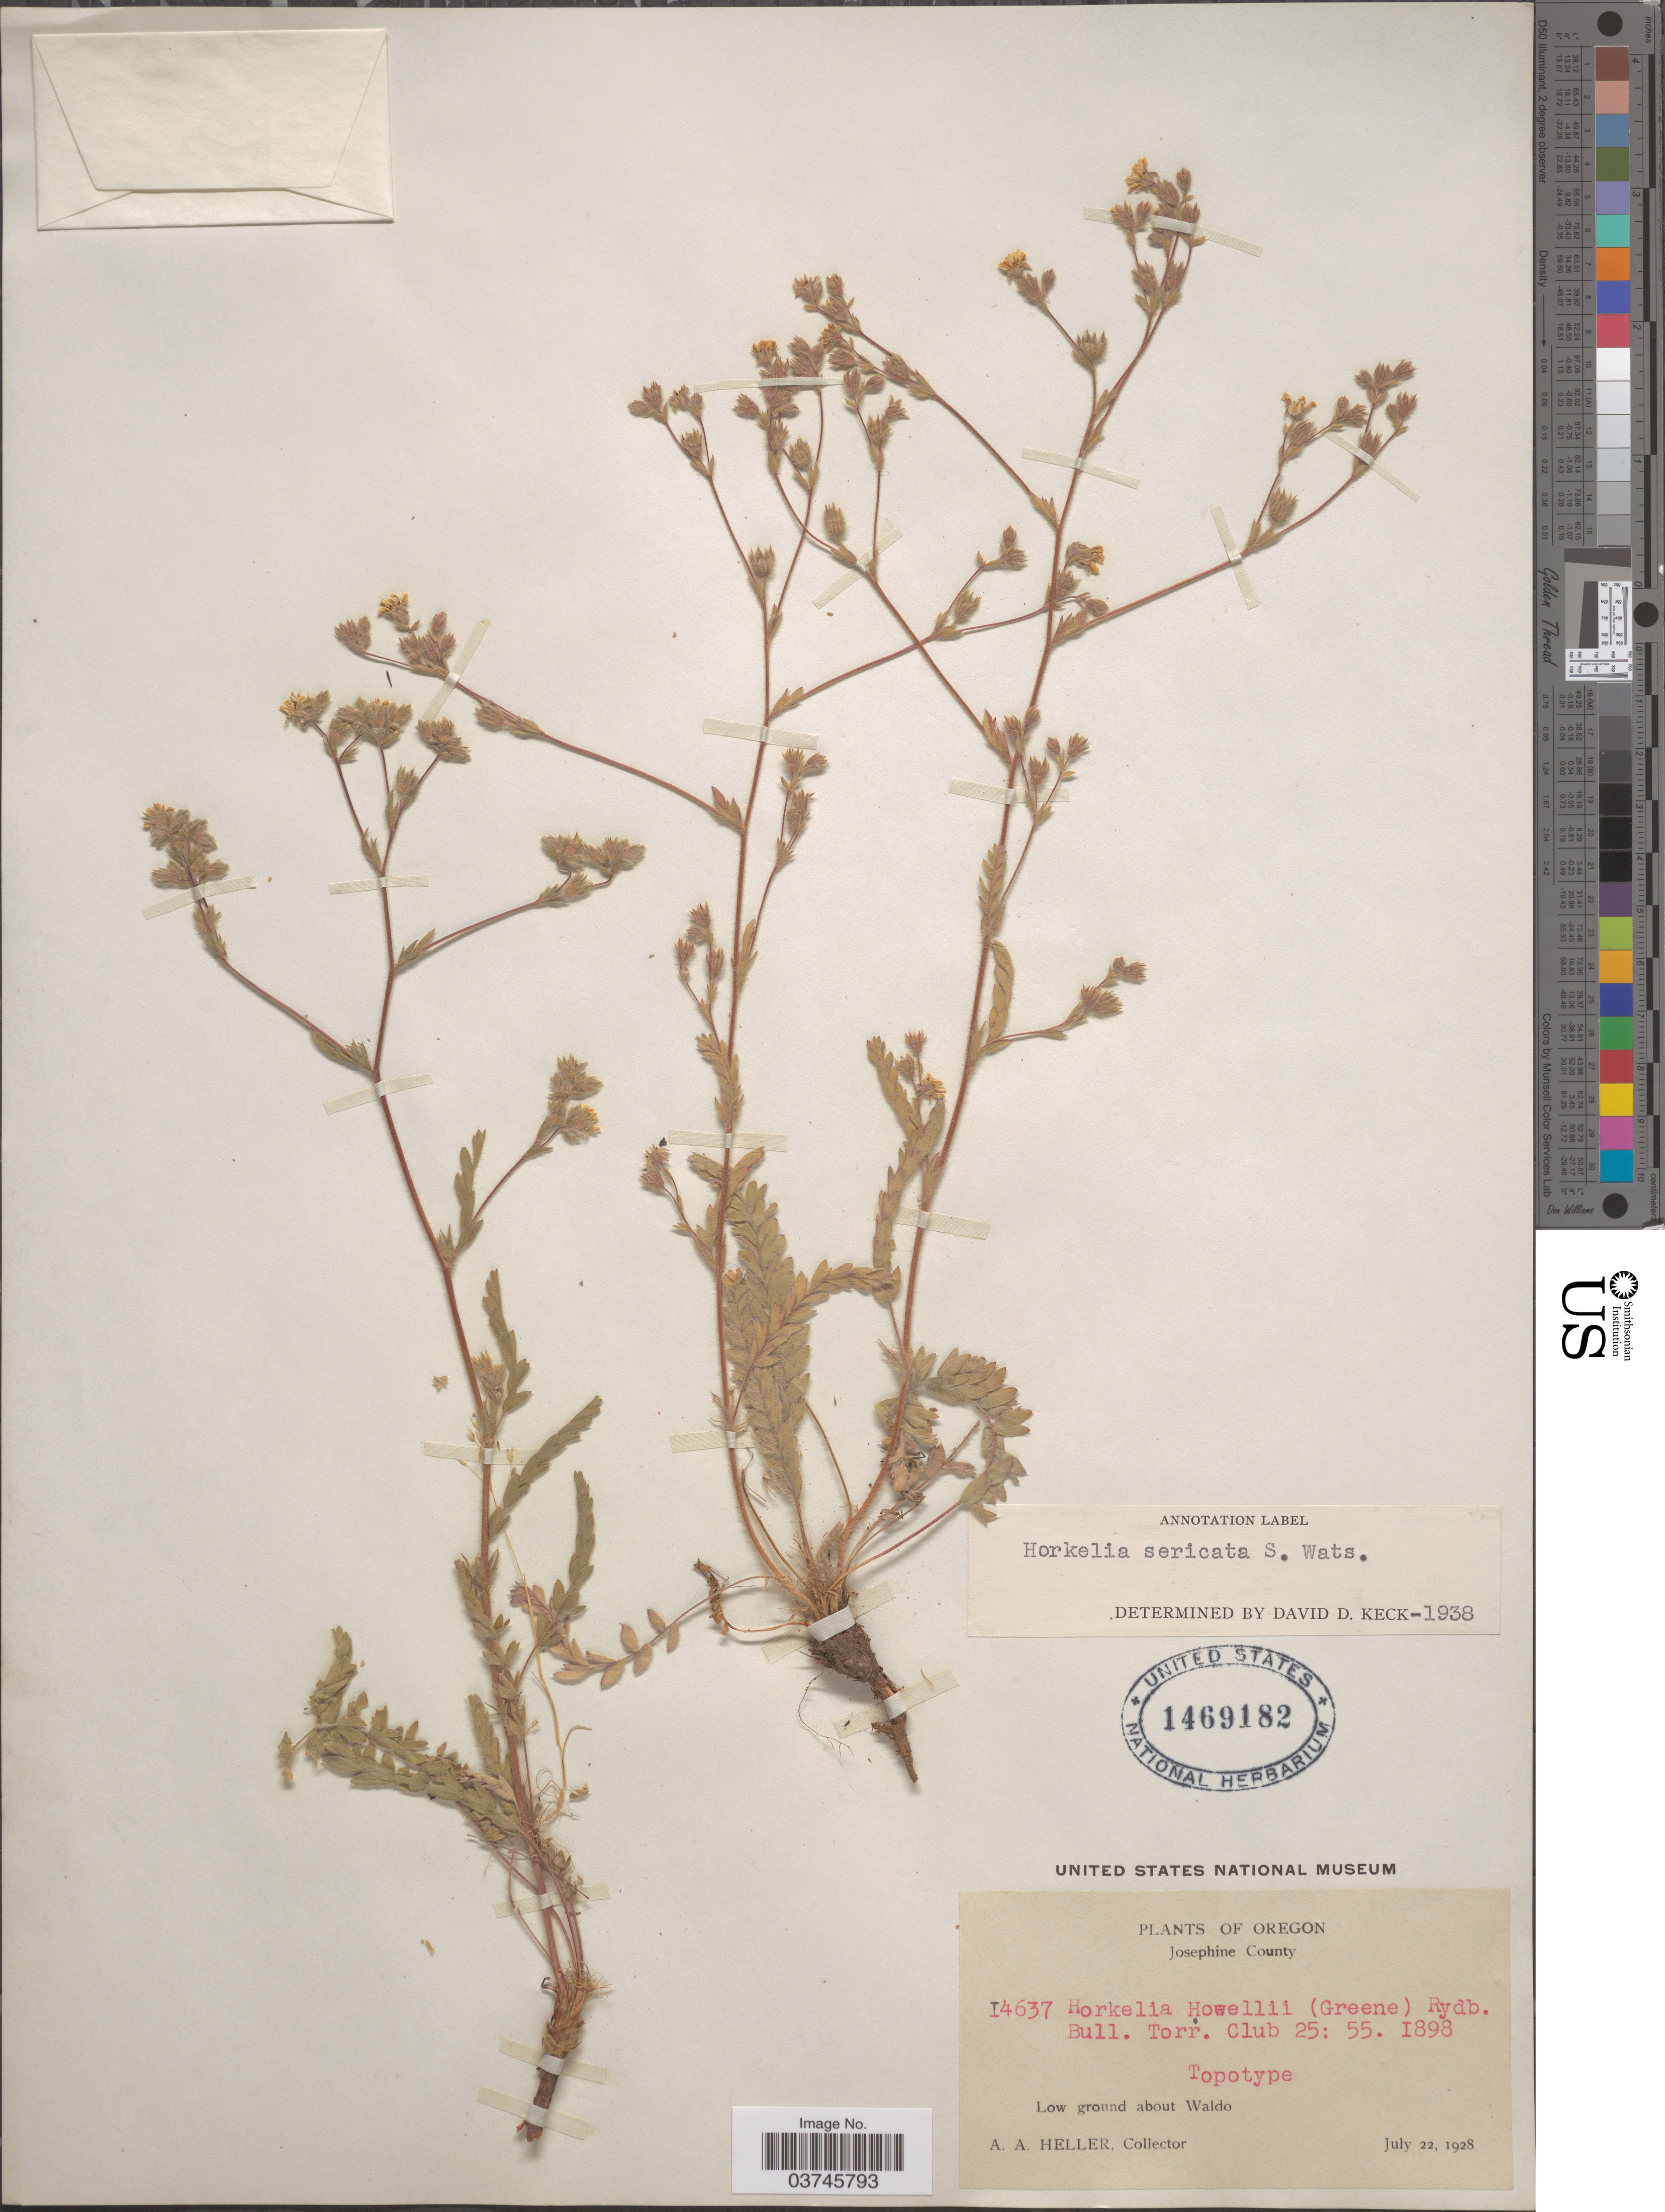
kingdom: Plantae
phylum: Tracheophyta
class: Magnoliopsida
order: Rosales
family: Rosaceae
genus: Potentilla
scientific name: Potentilla sericata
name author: (S. Watson) Greene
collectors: A. A. Heller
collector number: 14637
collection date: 1928-07-22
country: United States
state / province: Oregon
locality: Josephine County. Low ground about Waldo.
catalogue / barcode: US 1469182